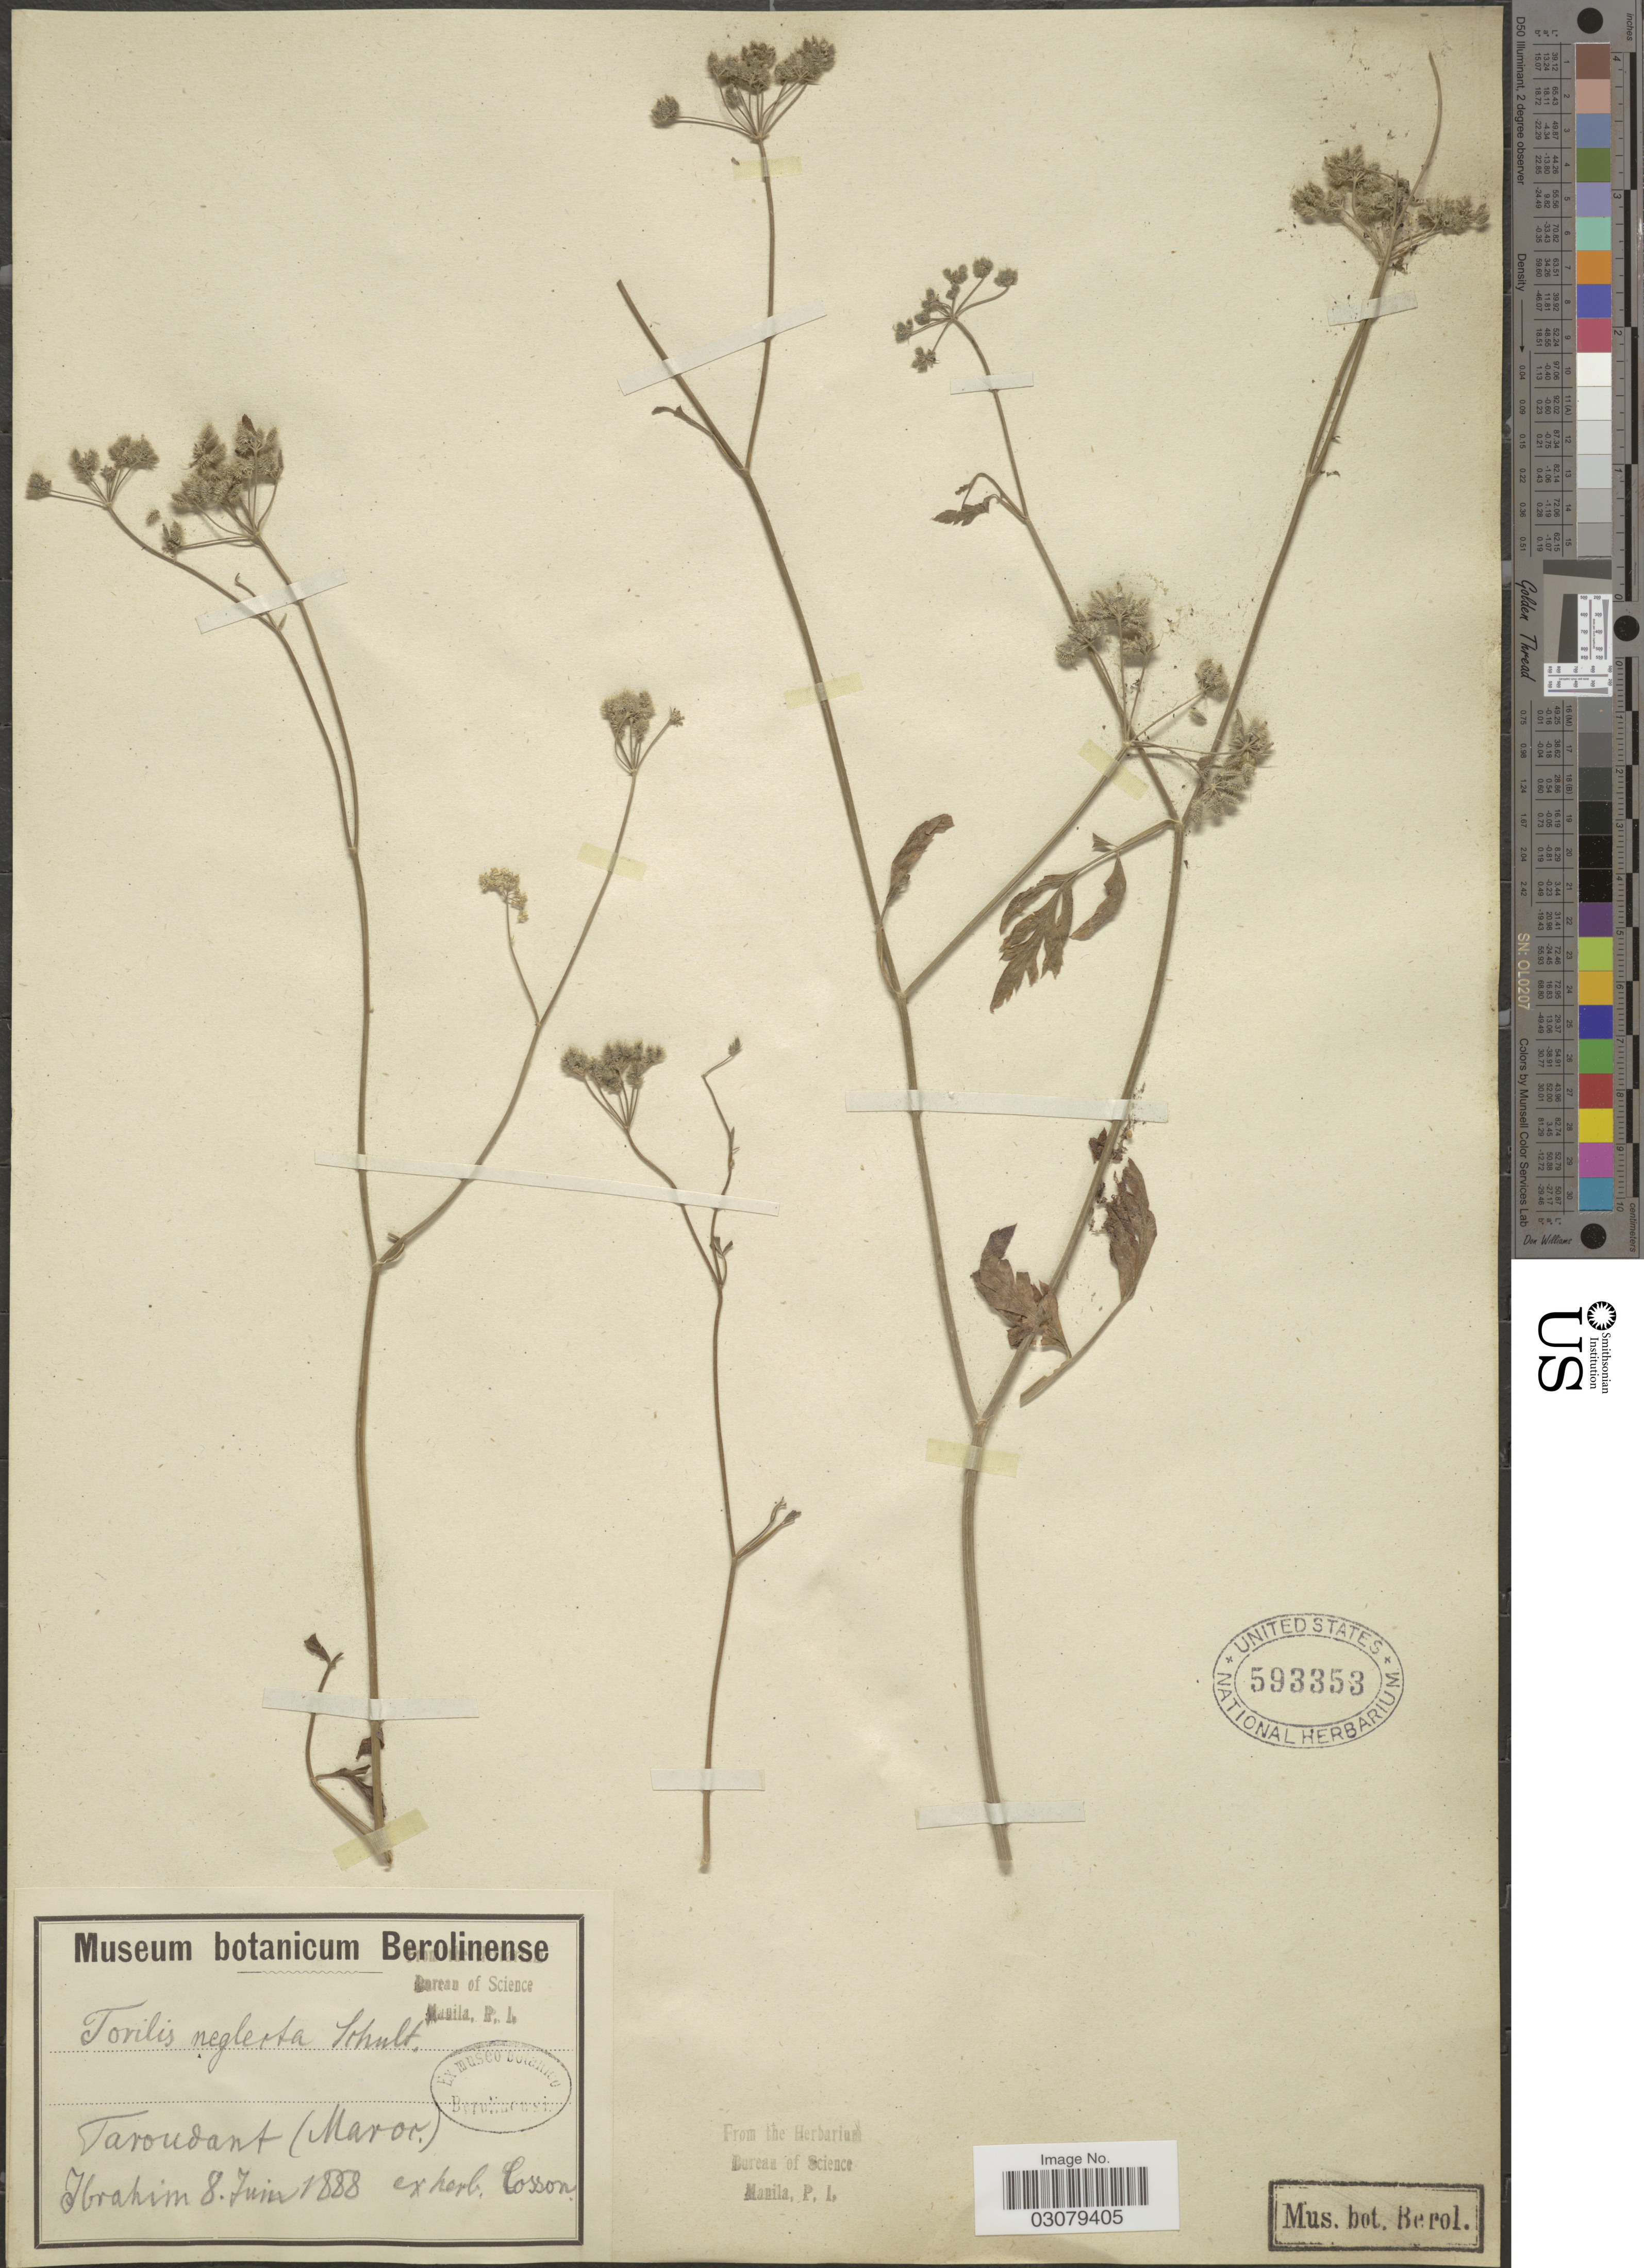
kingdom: Plantae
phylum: Tracheophyta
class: Magnoliopsida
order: Apiales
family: Apiaceae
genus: Torilis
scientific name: Torilis neglecta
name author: Schult.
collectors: -. Ibrahim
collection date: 1888-06-08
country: Morocco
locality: Taroudant.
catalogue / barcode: US 593353